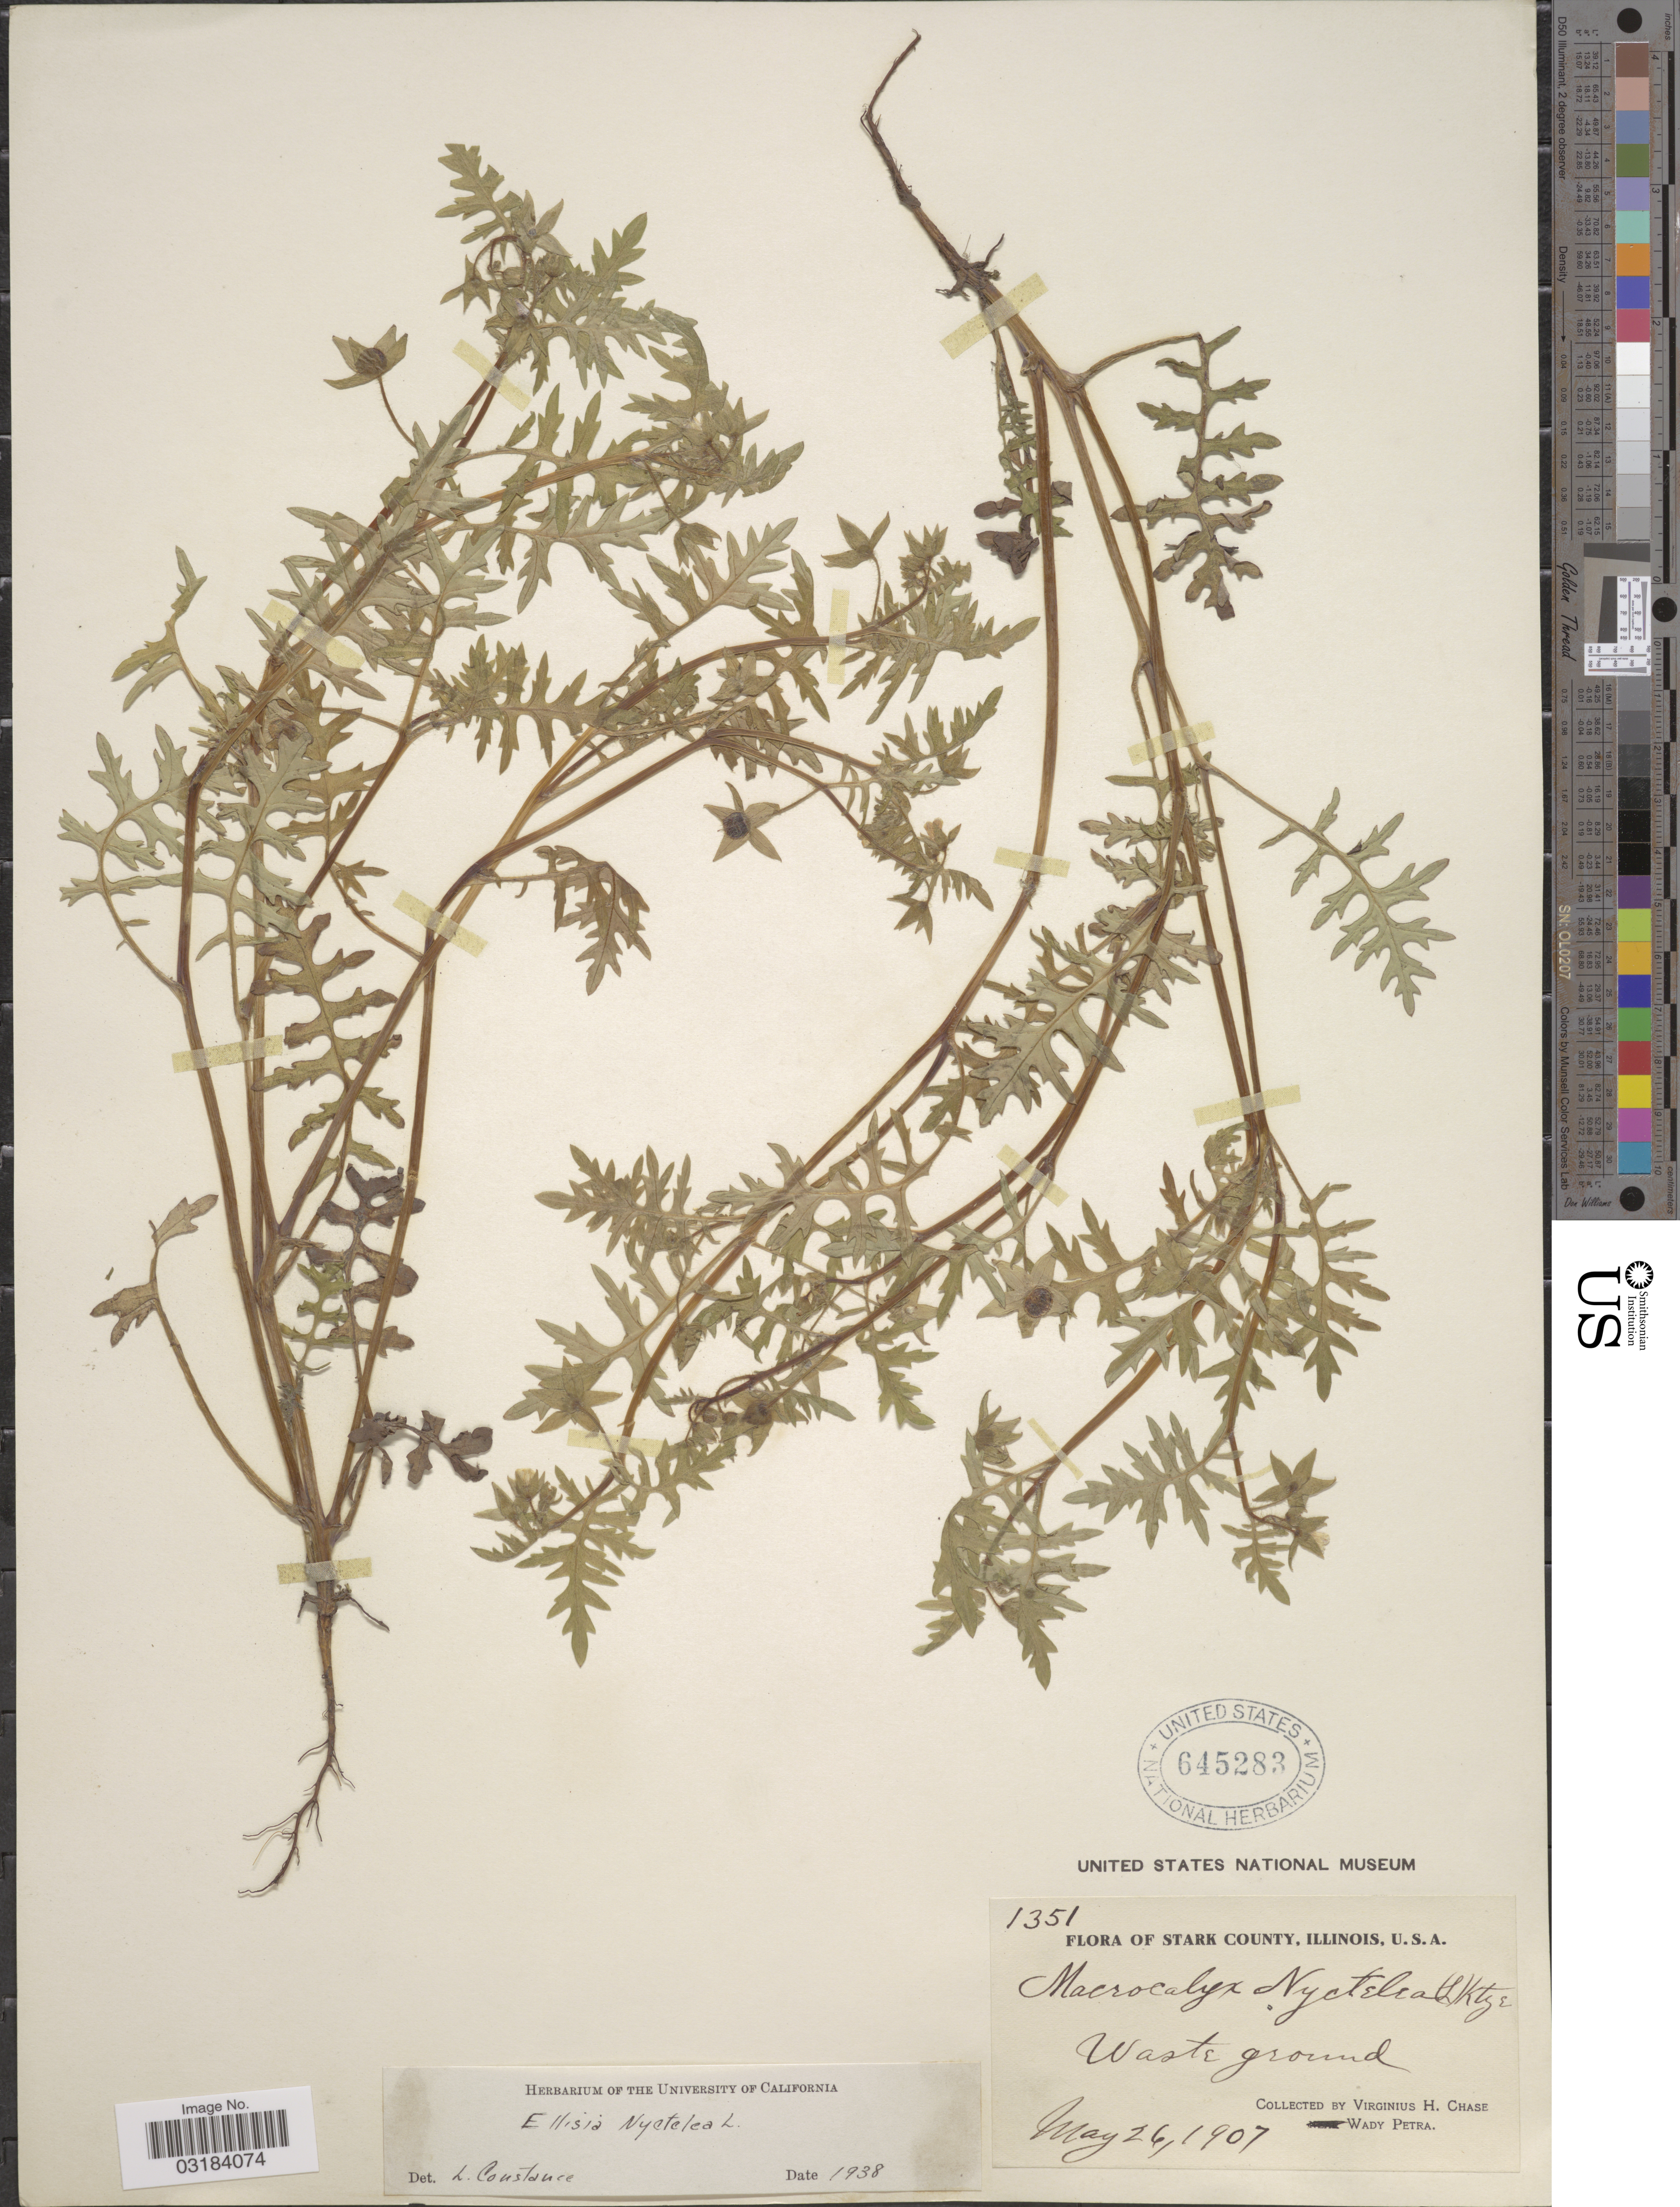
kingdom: Plantae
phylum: Tracheophyta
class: Magnoliopsida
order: Boraginales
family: Hydrophyllaceae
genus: Ellisia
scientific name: Ellisia nyctelea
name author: L.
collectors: V. H. Chase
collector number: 1351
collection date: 1907-05-26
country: United States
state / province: Illinois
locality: Stark County, Wady Petra.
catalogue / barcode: US 645283